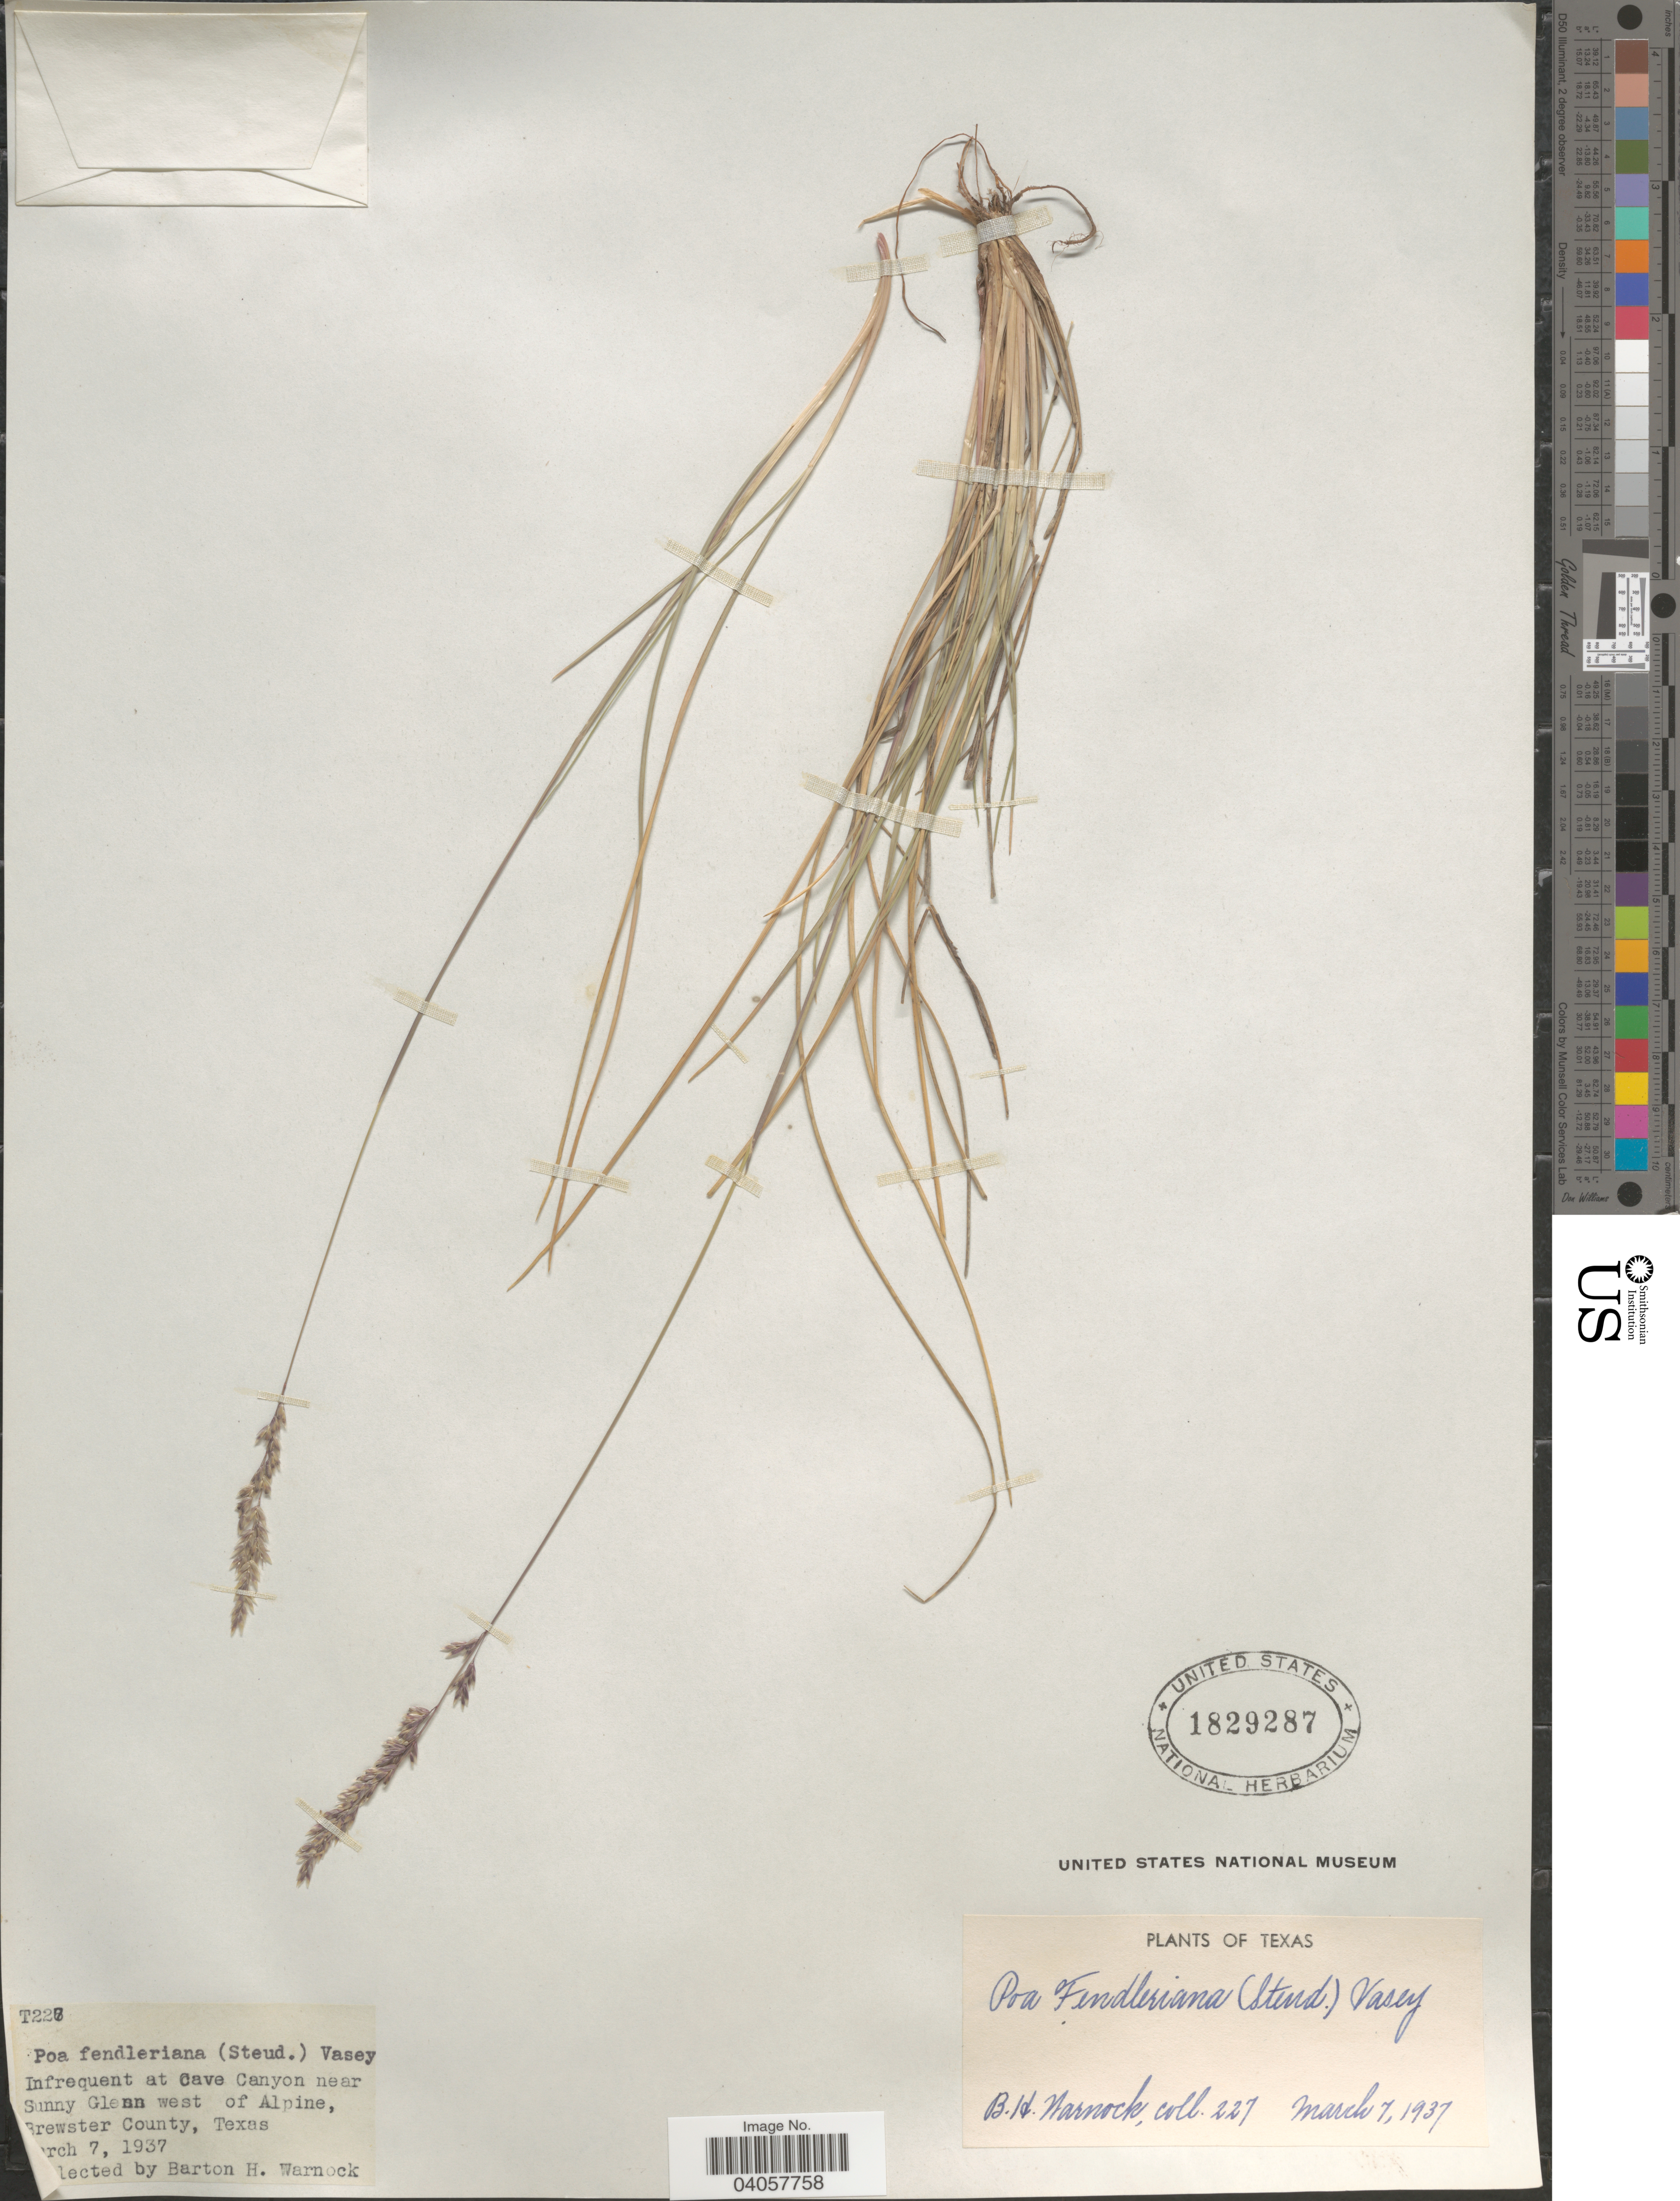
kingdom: Plantae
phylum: Tracheophyta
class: Liliopsida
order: Poales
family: Poaceae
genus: Poa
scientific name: Poa fendleriana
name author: (Steud.) Vasey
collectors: B. H. Warnock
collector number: T227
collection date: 1937-03-07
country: United States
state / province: Texas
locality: At Cave Canyon near Sunny Glenn west of Alpine, Brewster County.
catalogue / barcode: US 1829287